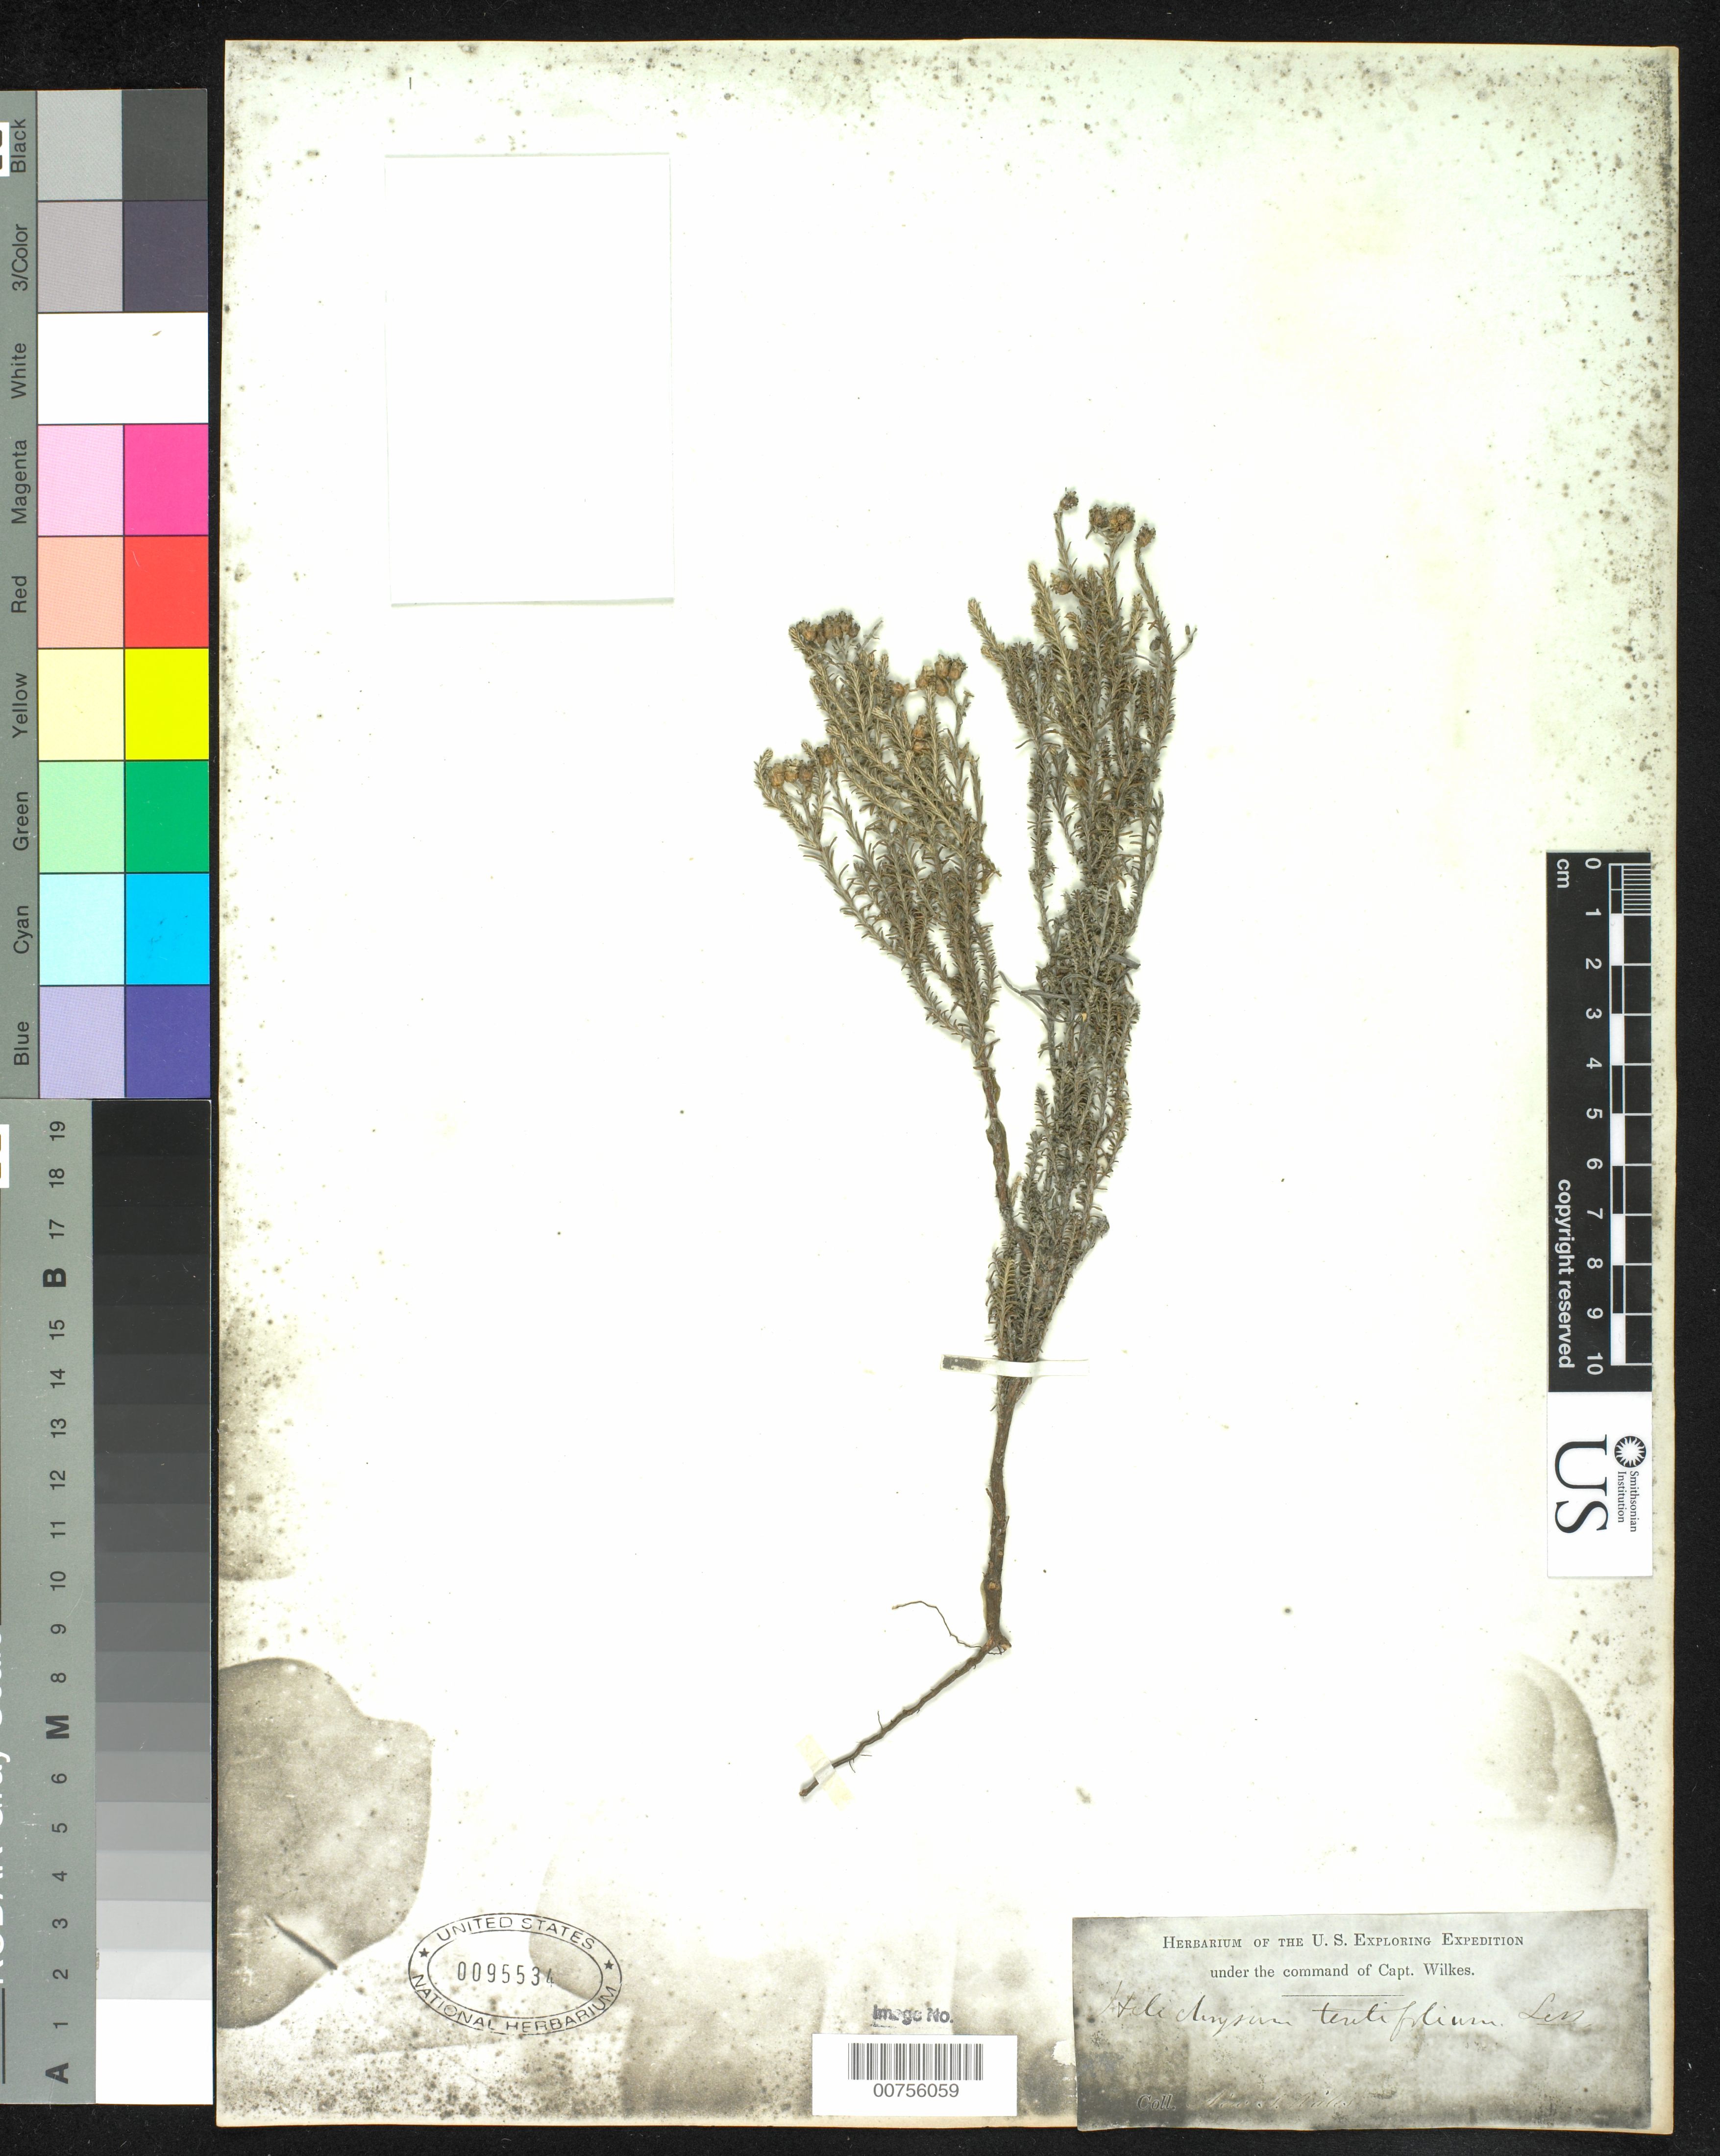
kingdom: Plantae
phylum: Tracheophyta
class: Magnoliopsida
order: Asterales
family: Asteraceae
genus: Helichrysum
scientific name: Helichrysum teretifolium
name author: Sweet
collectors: Wilkes Explor. Exped.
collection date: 1838/1842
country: Australia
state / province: New South Wales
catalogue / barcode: US 95534